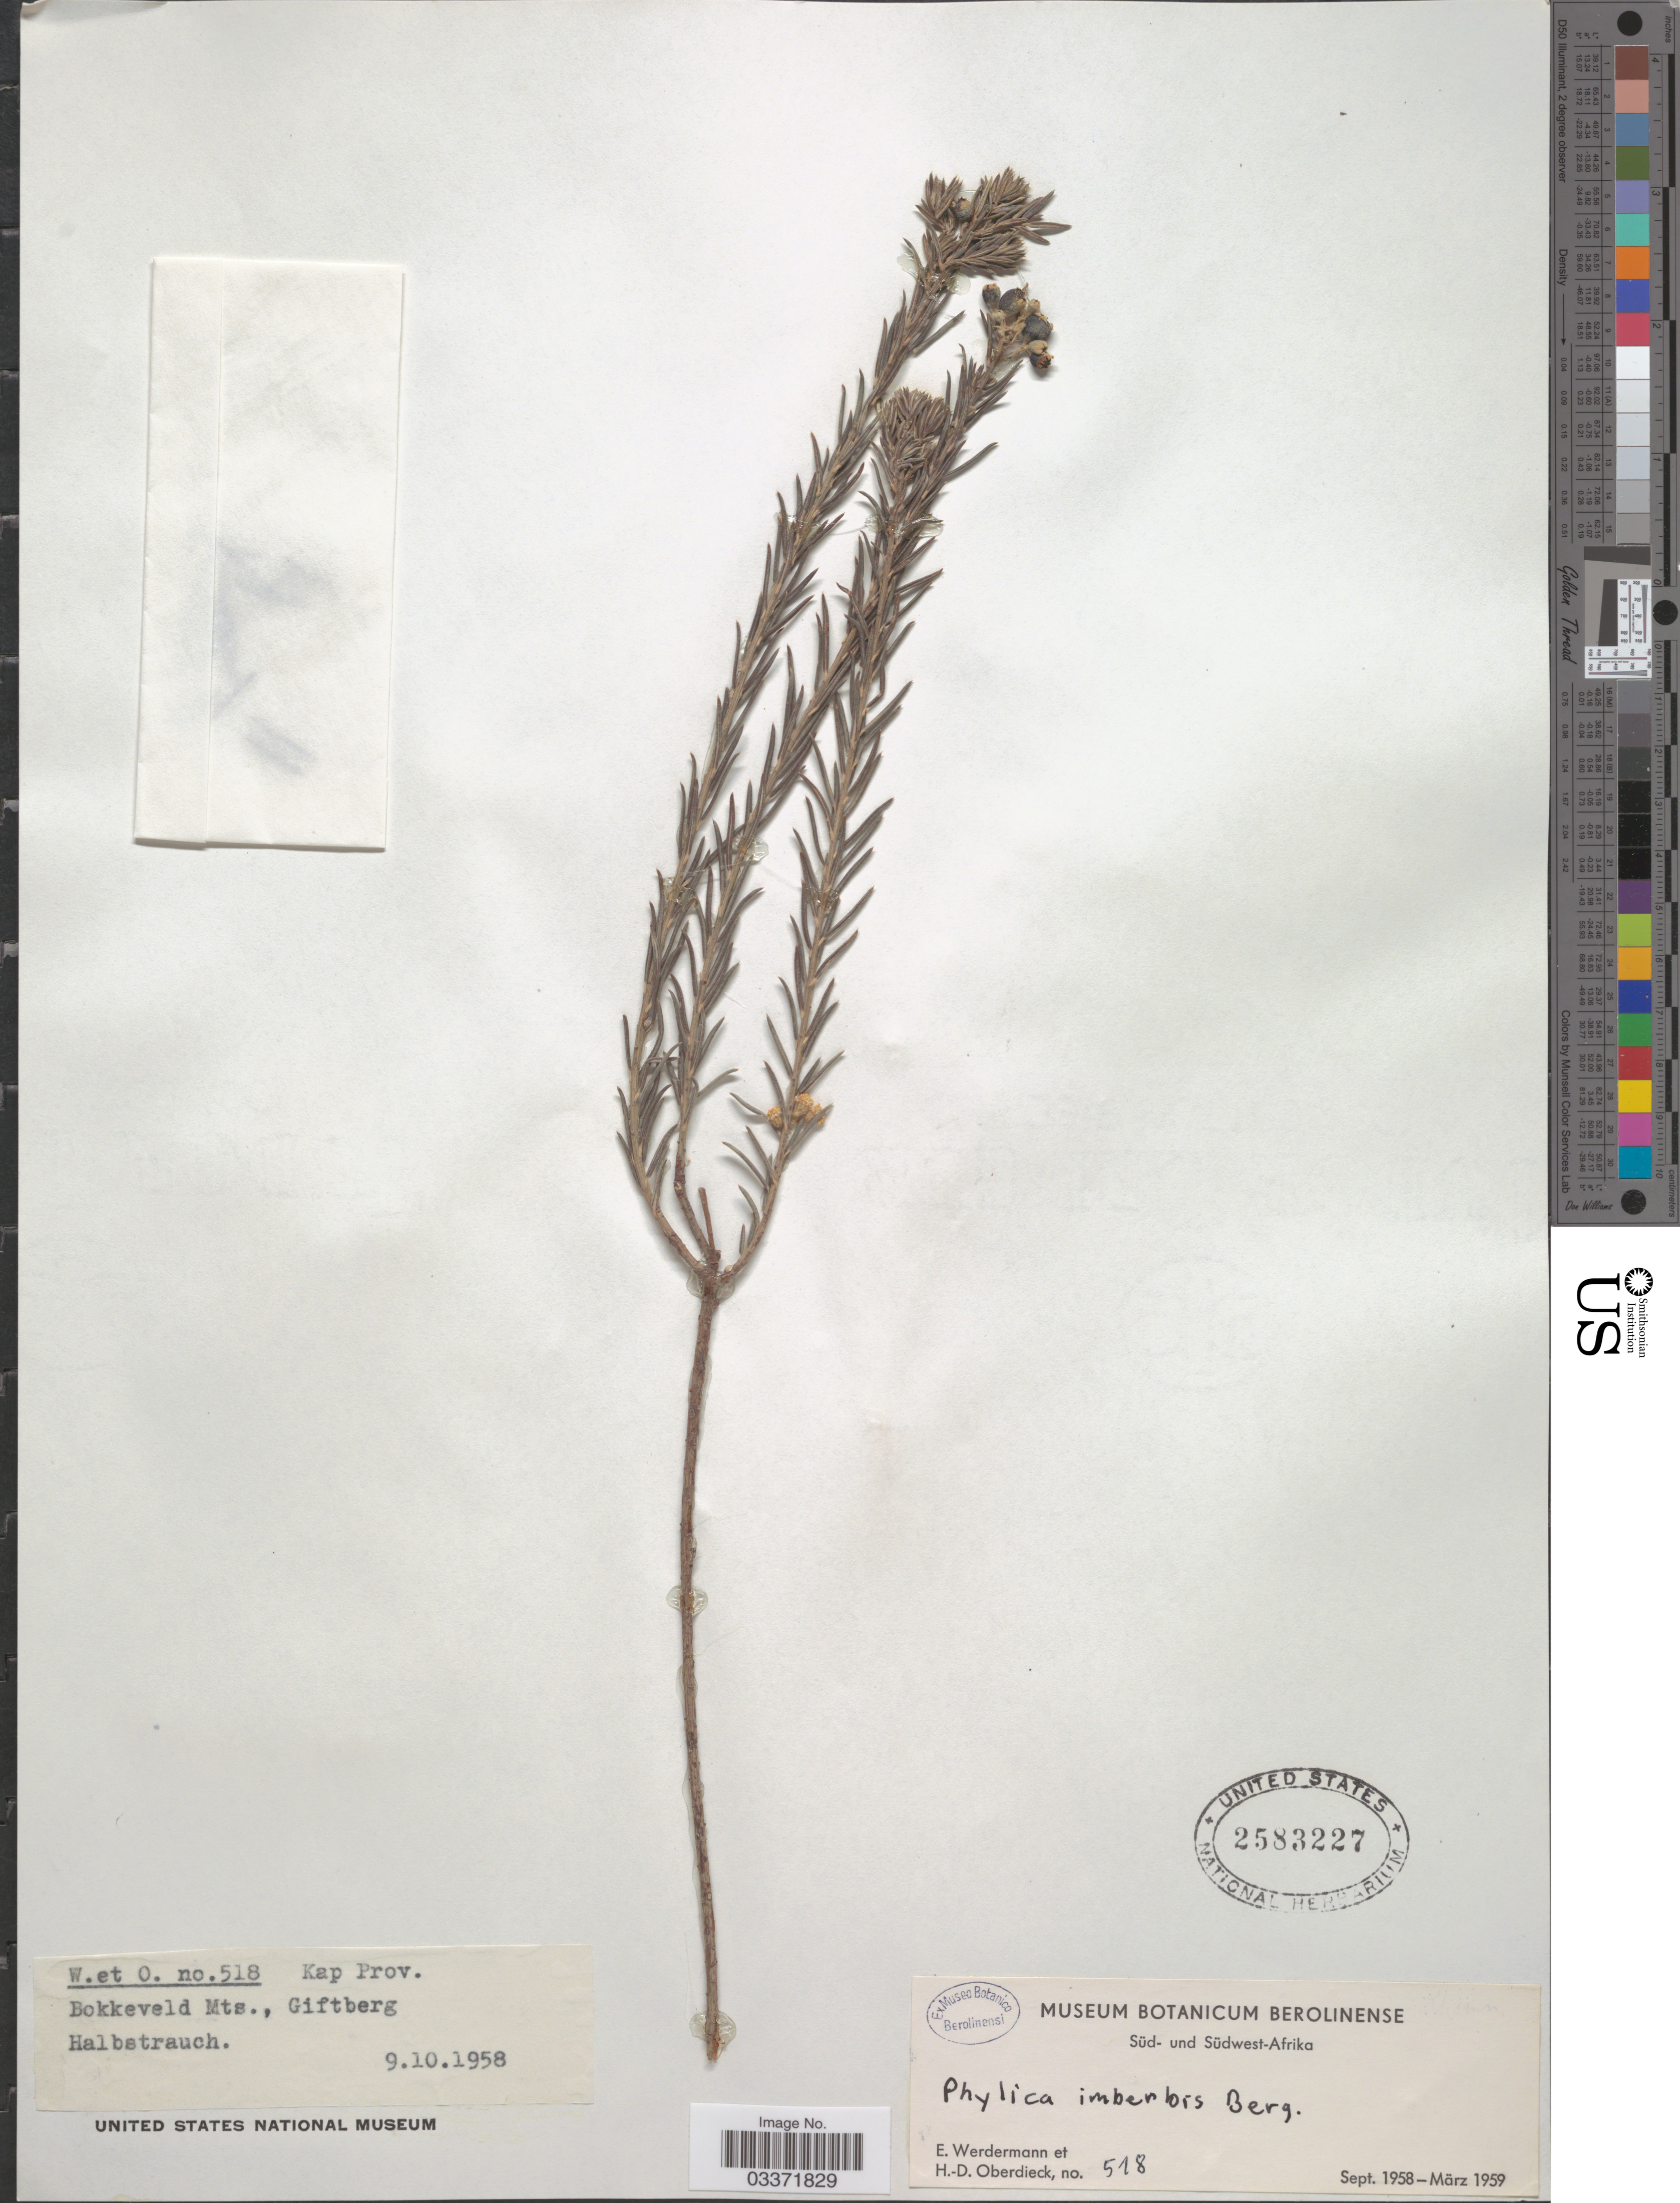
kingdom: Plantae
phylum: Tracheophyta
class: Magnoliopsida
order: Rosales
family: Rhamnaceae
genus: Phylica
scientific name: Phylica imberbis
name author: P.J. Bergius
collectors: E. Werdermann & H. Oberdieck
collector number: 518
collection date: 1958-10-09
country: South Africa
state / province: Western Cape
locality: Kap Prov., Bokkeveld Mts., Giftberg.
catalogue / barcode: US 2583227